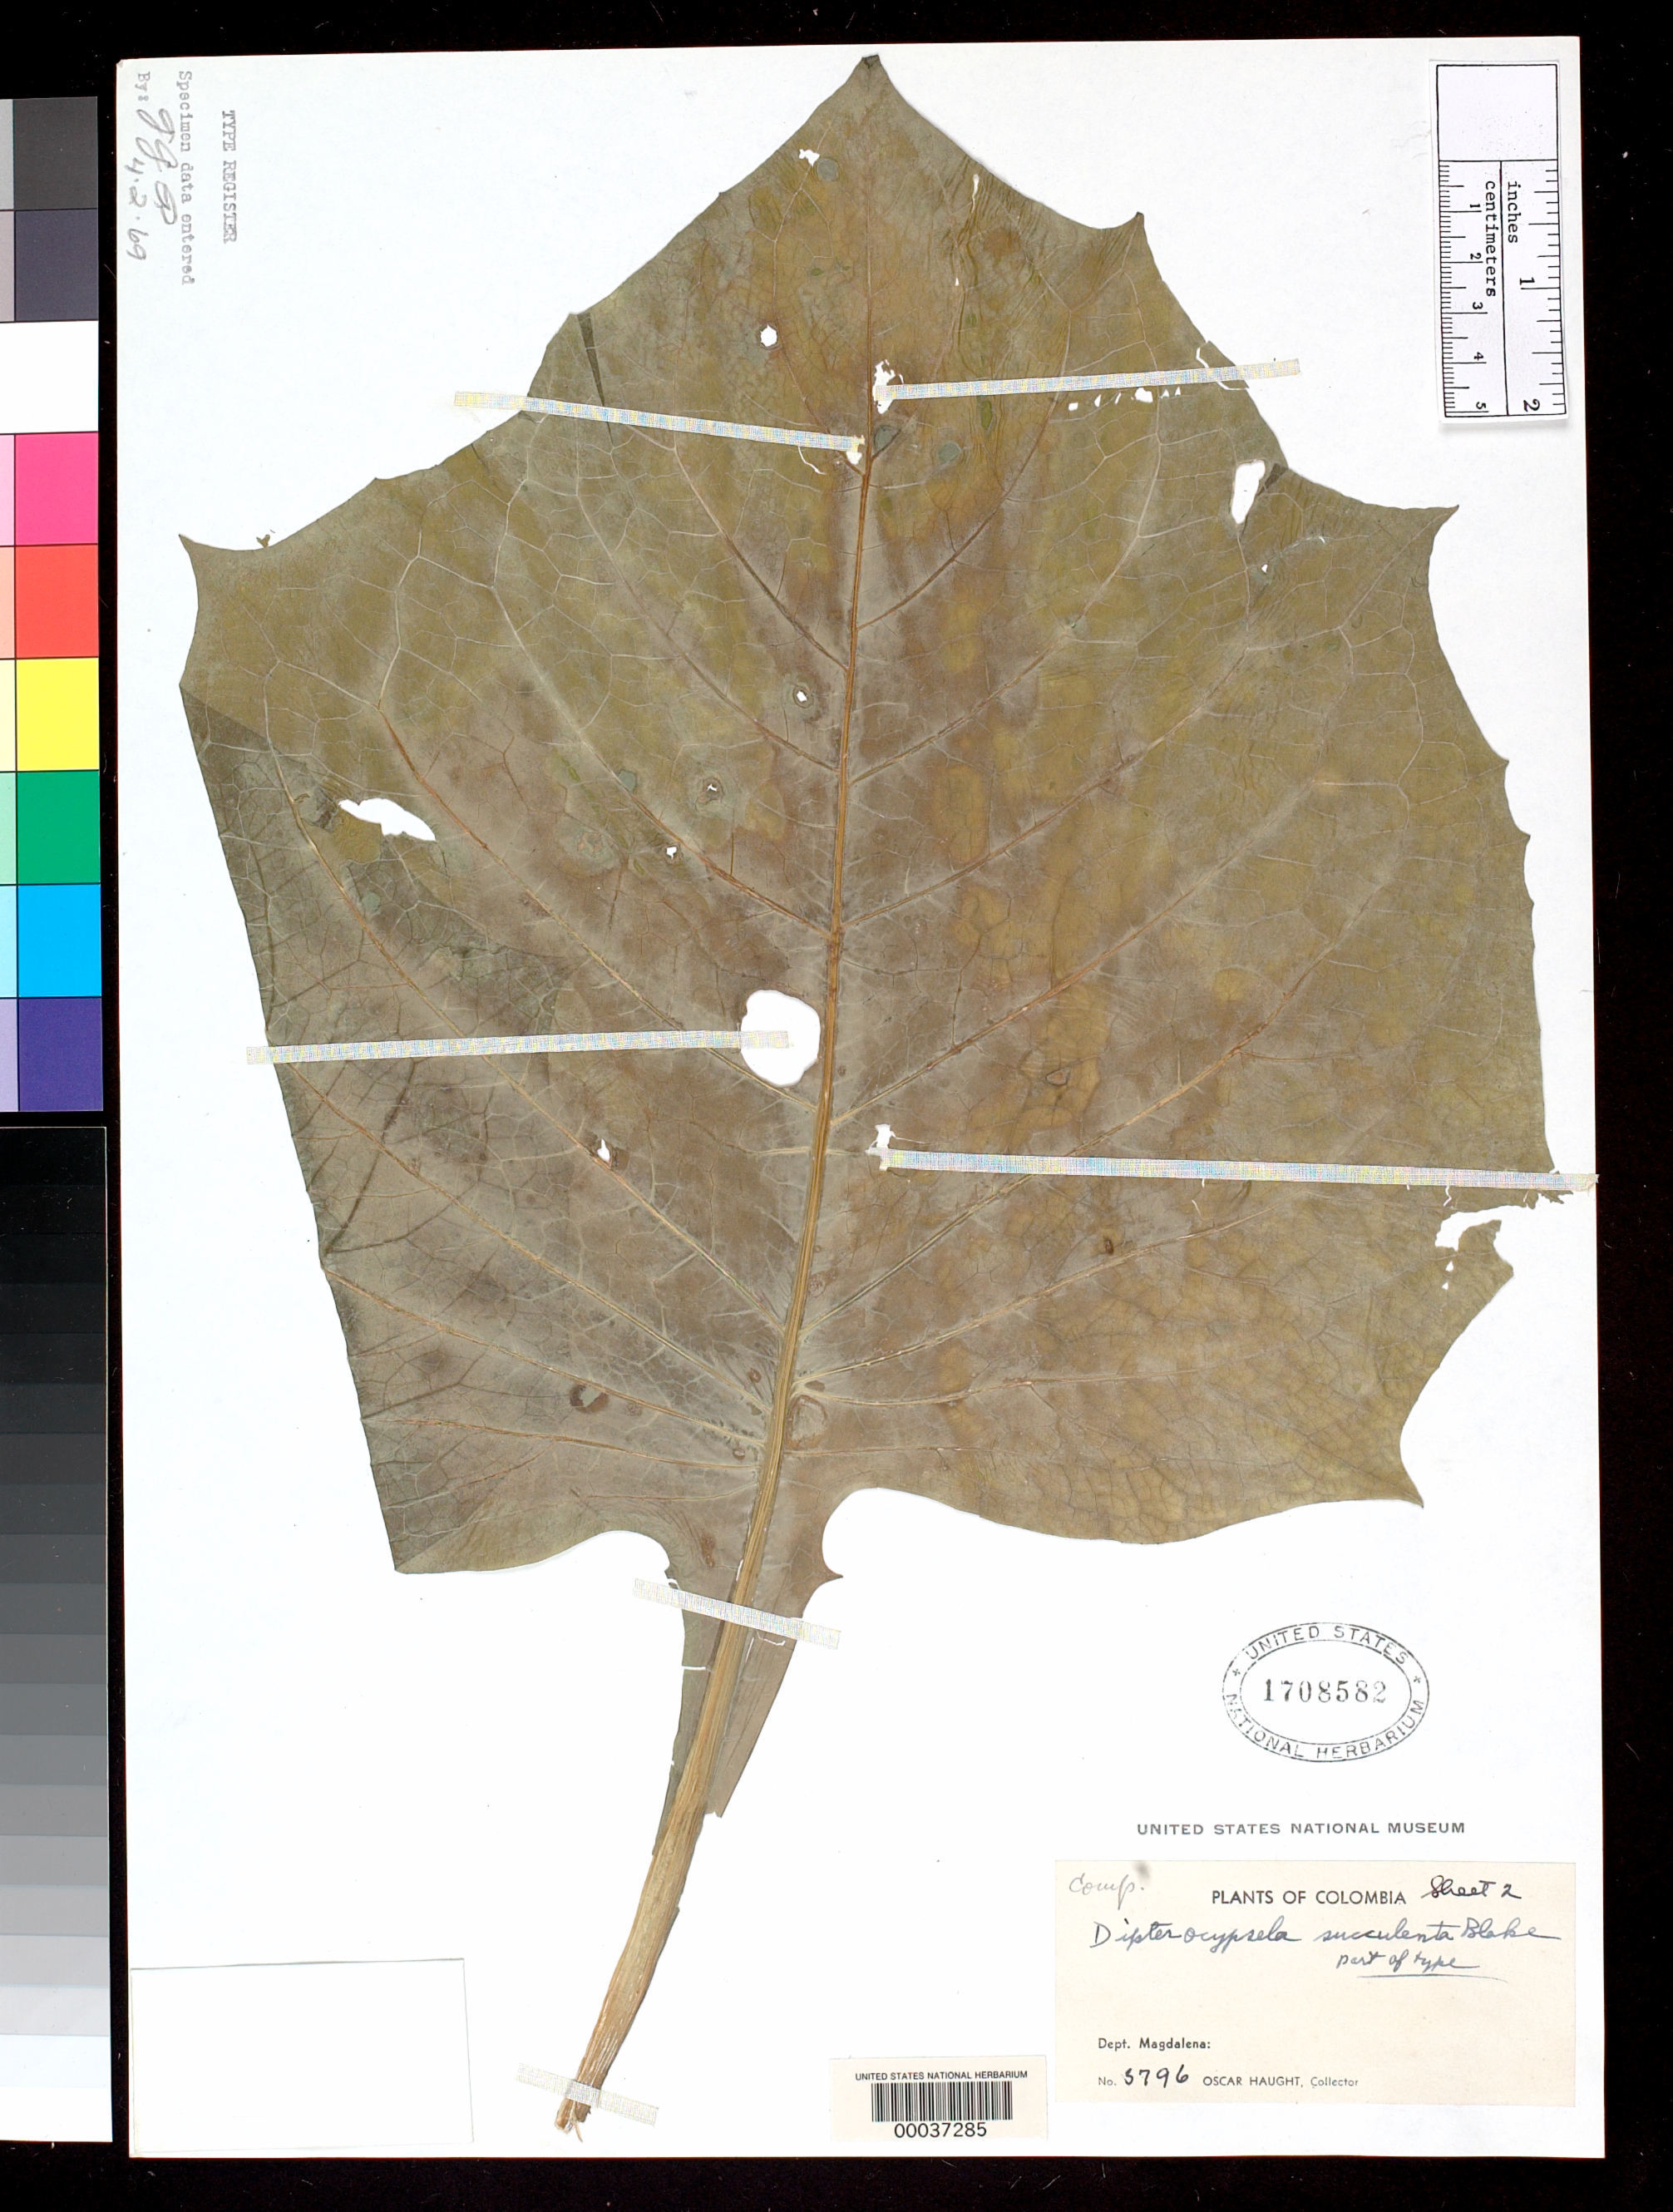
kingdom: Plantae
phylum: Tracheophyta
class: Magnoliopsida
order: Asterales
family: Asteraceae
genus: Dipterocypsela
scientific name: Dipterocypsela succulenta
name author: S.F. Blake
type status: Isotype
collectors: O. L. Haught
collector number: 3796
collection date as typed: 31 Oct 1943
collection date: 1943-10-31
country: Colombia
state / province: Magdalena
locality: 5 km S of Codazzi.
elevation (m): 150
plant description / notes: USNH 1708581 is annotated as "Type" and is the only sheet cited as "type" in protologue, but USNH 1708582 is annotated "Sheet 2" and "part of type".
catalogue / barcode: US 1708582